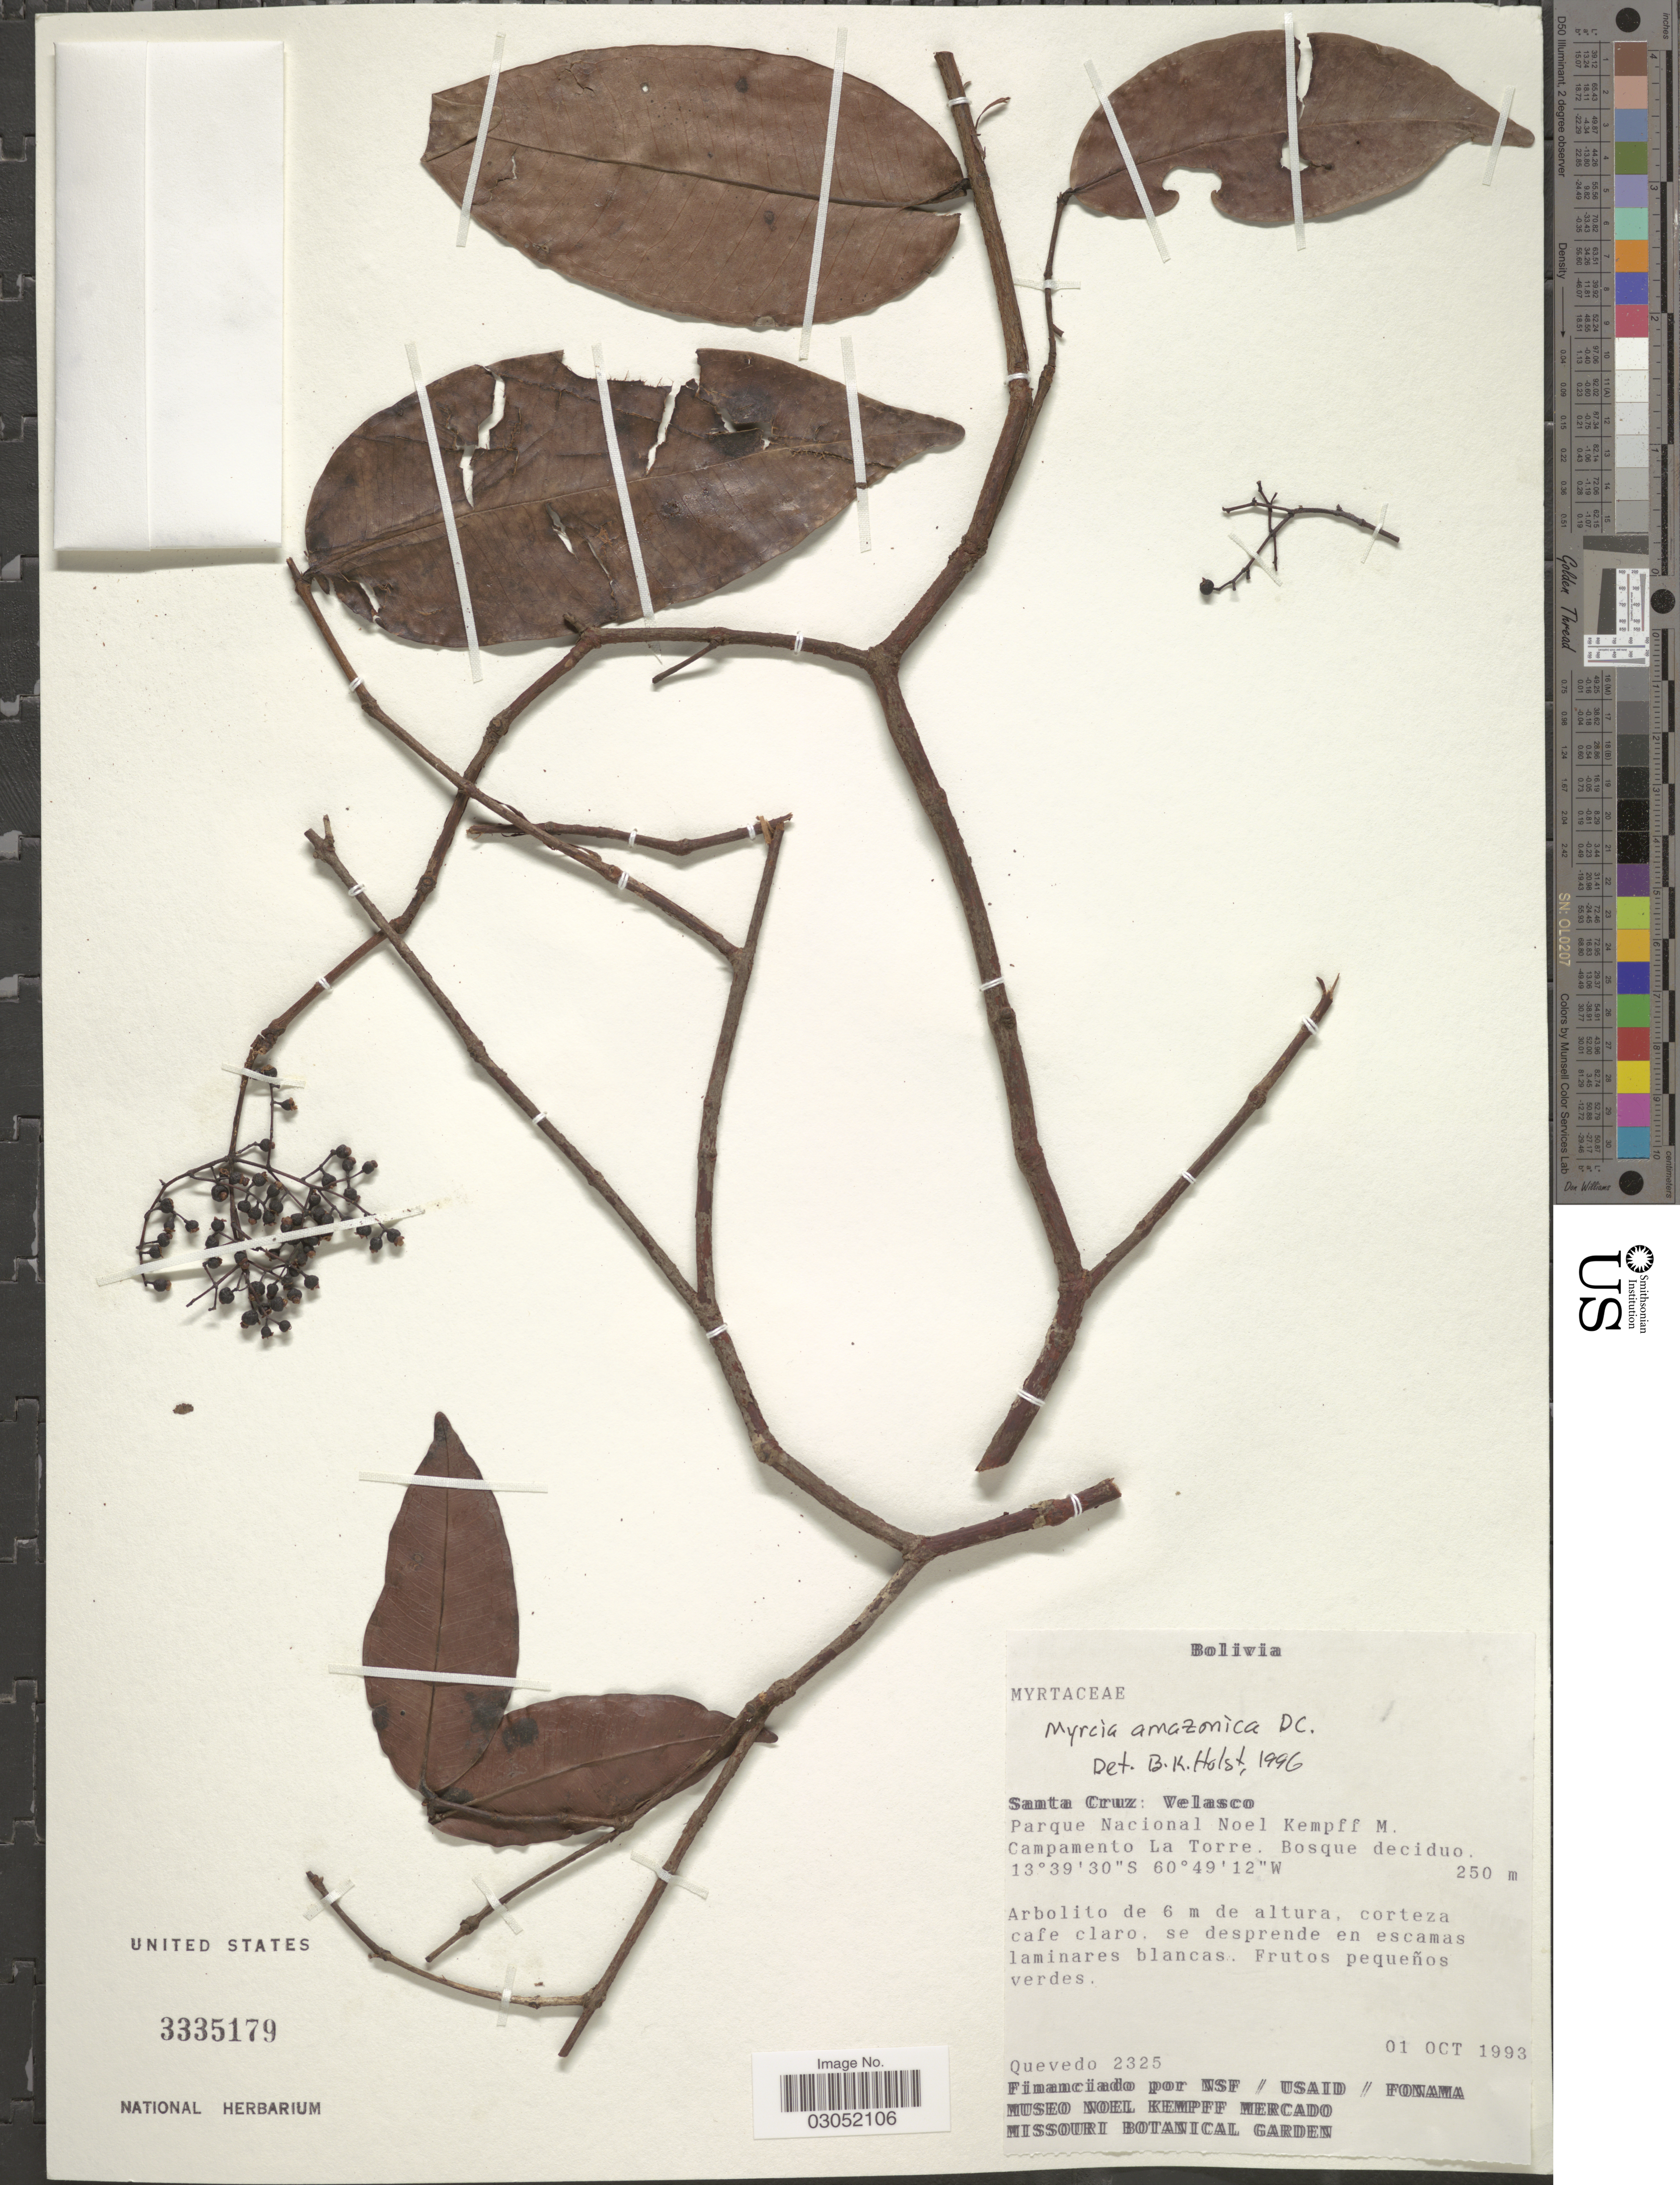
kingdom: Plantae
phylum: Tracheophyta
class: Magnoliopsida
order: Myrtales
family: Myrtaceae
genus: Myrcia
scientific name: Myrcia amazonica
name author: DC.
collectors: -- Quevedo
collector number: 2325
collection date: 1993-10-01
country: Bolivia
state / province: Santa Cruz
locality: Velasco. Parque Nacional Noel Kempff M. Campamento La Torre.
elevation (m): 250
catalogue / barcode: US 3335179